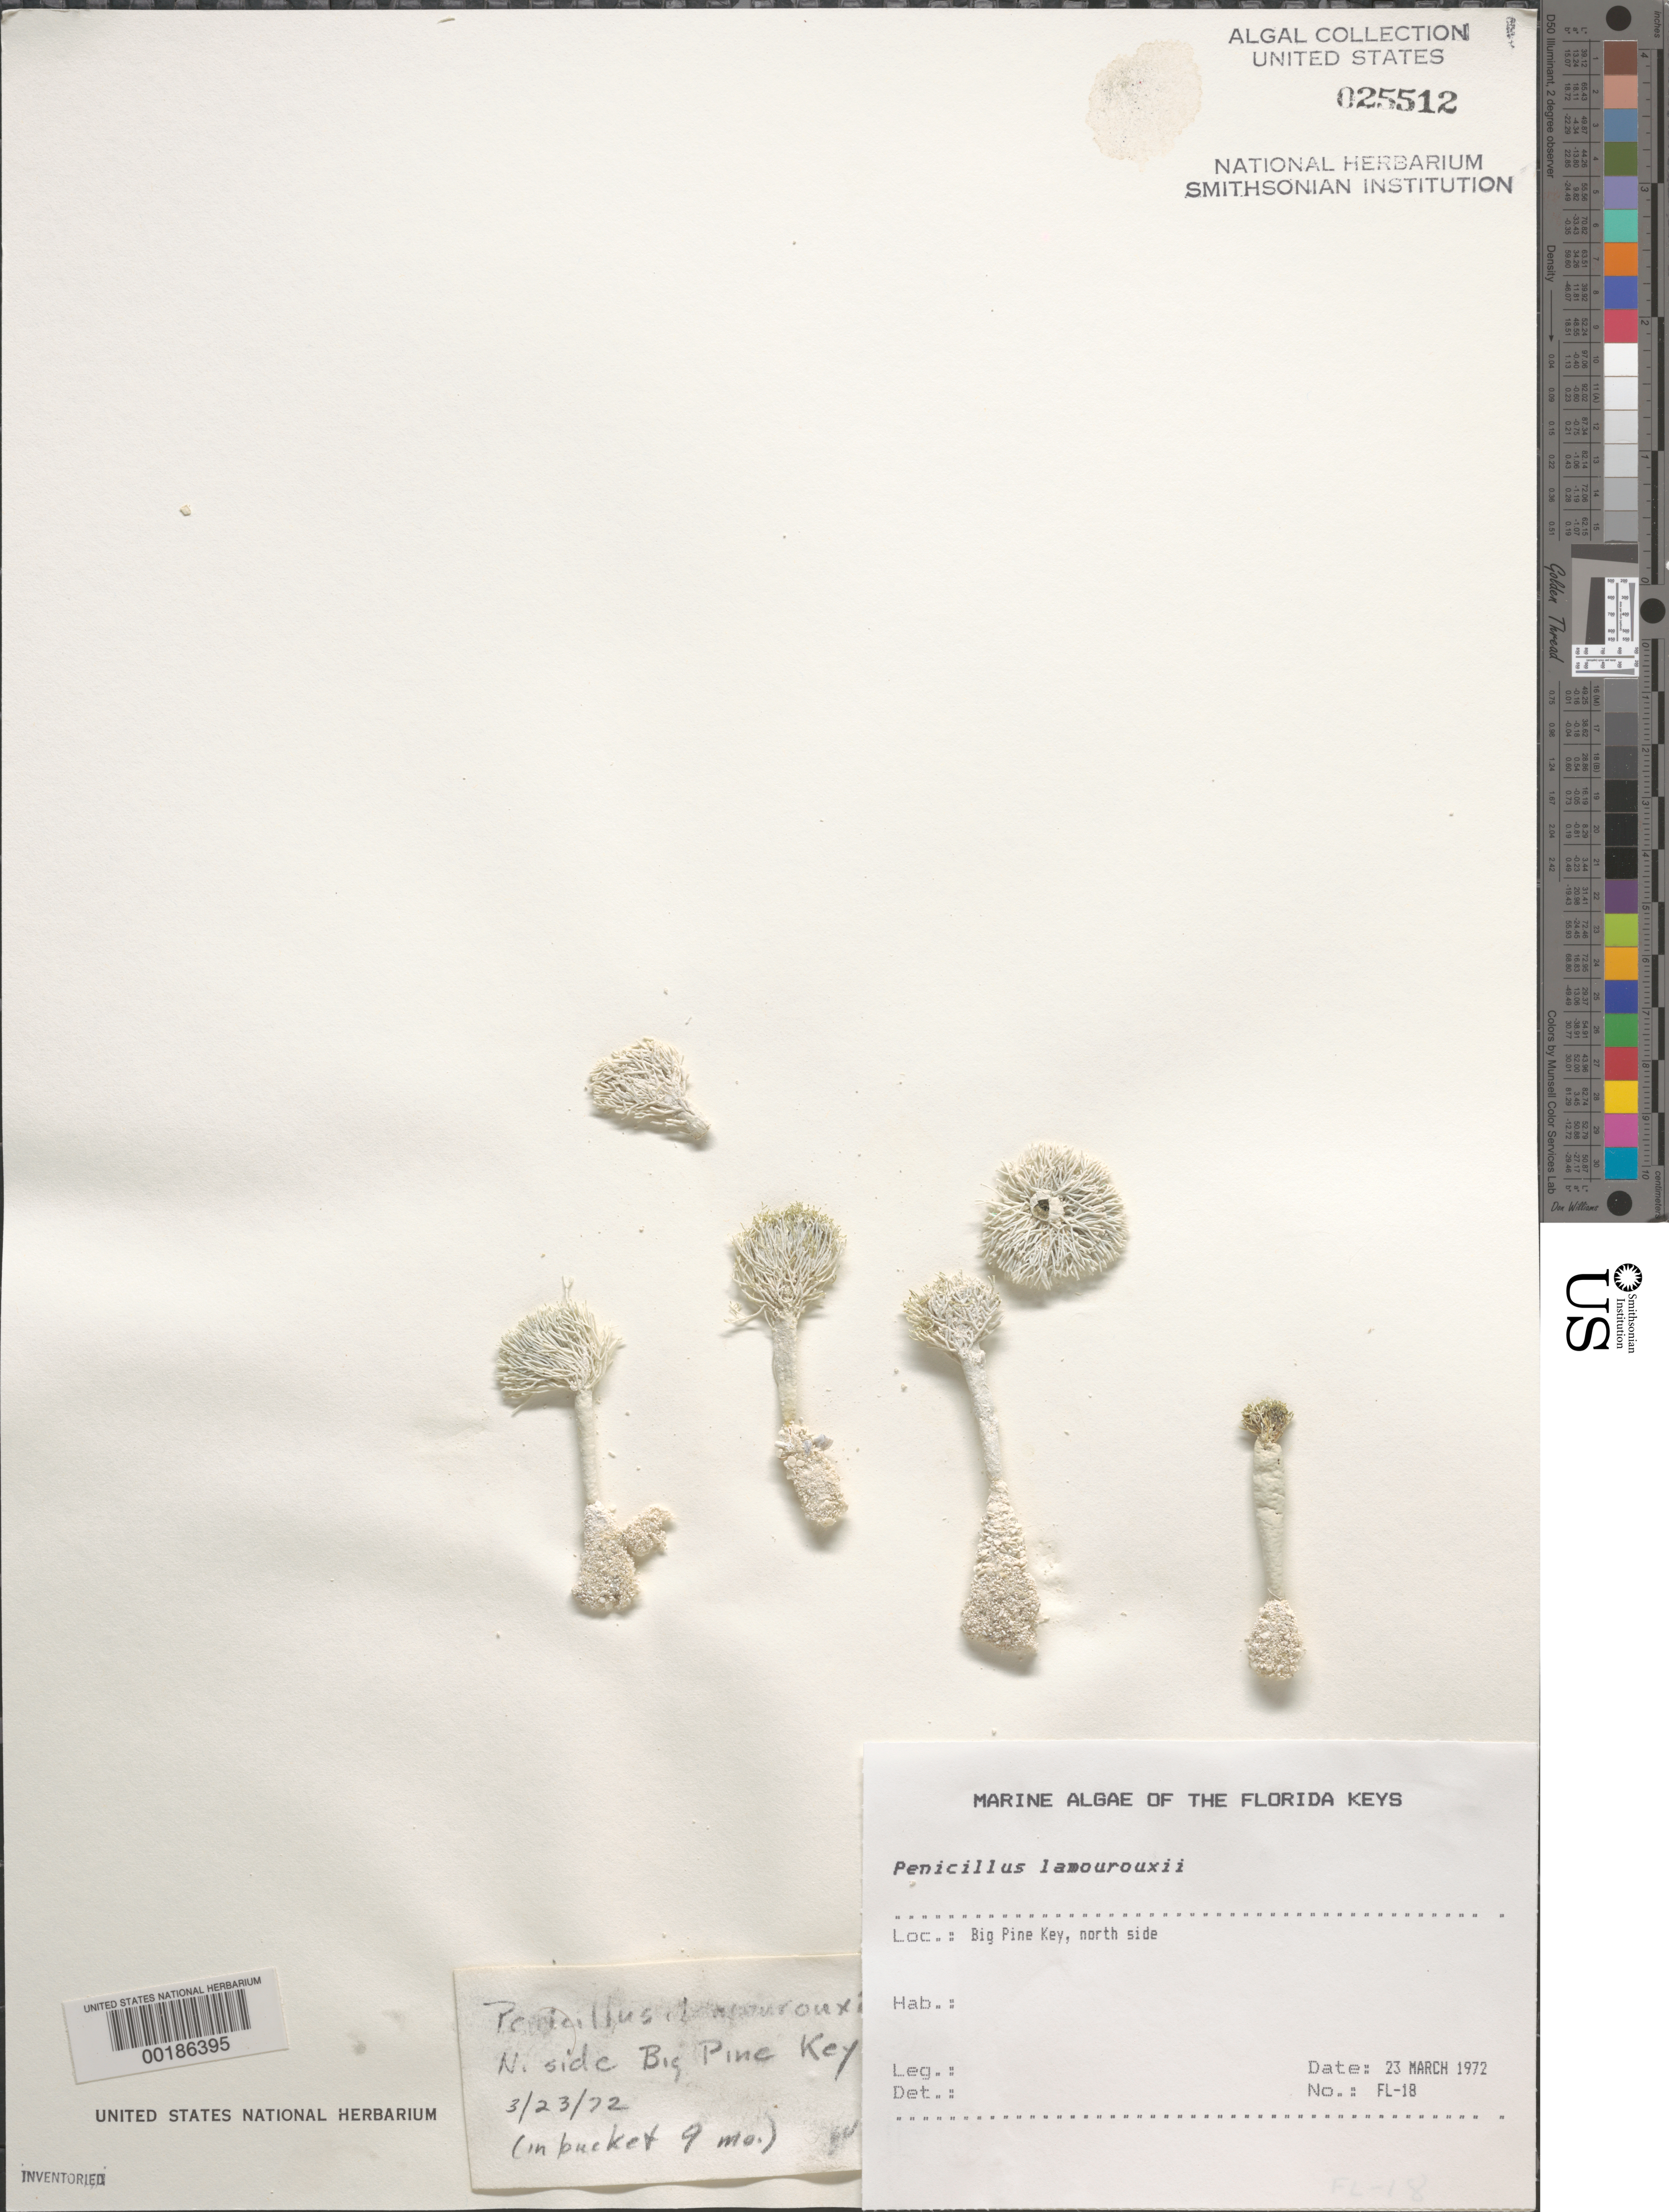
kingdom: Plantae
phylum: Chlorophyta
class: Ulvophyceae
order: Bryopsidales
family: Udoteaceae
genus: Penicillus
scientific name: Penicillus lamourouxii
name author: Decne.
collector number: FL-18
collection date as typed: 23 Mar 1972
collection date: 1972-03-23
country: United States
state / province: Florida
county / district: Monroe County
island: Big Pine Key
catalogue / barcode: US 25512